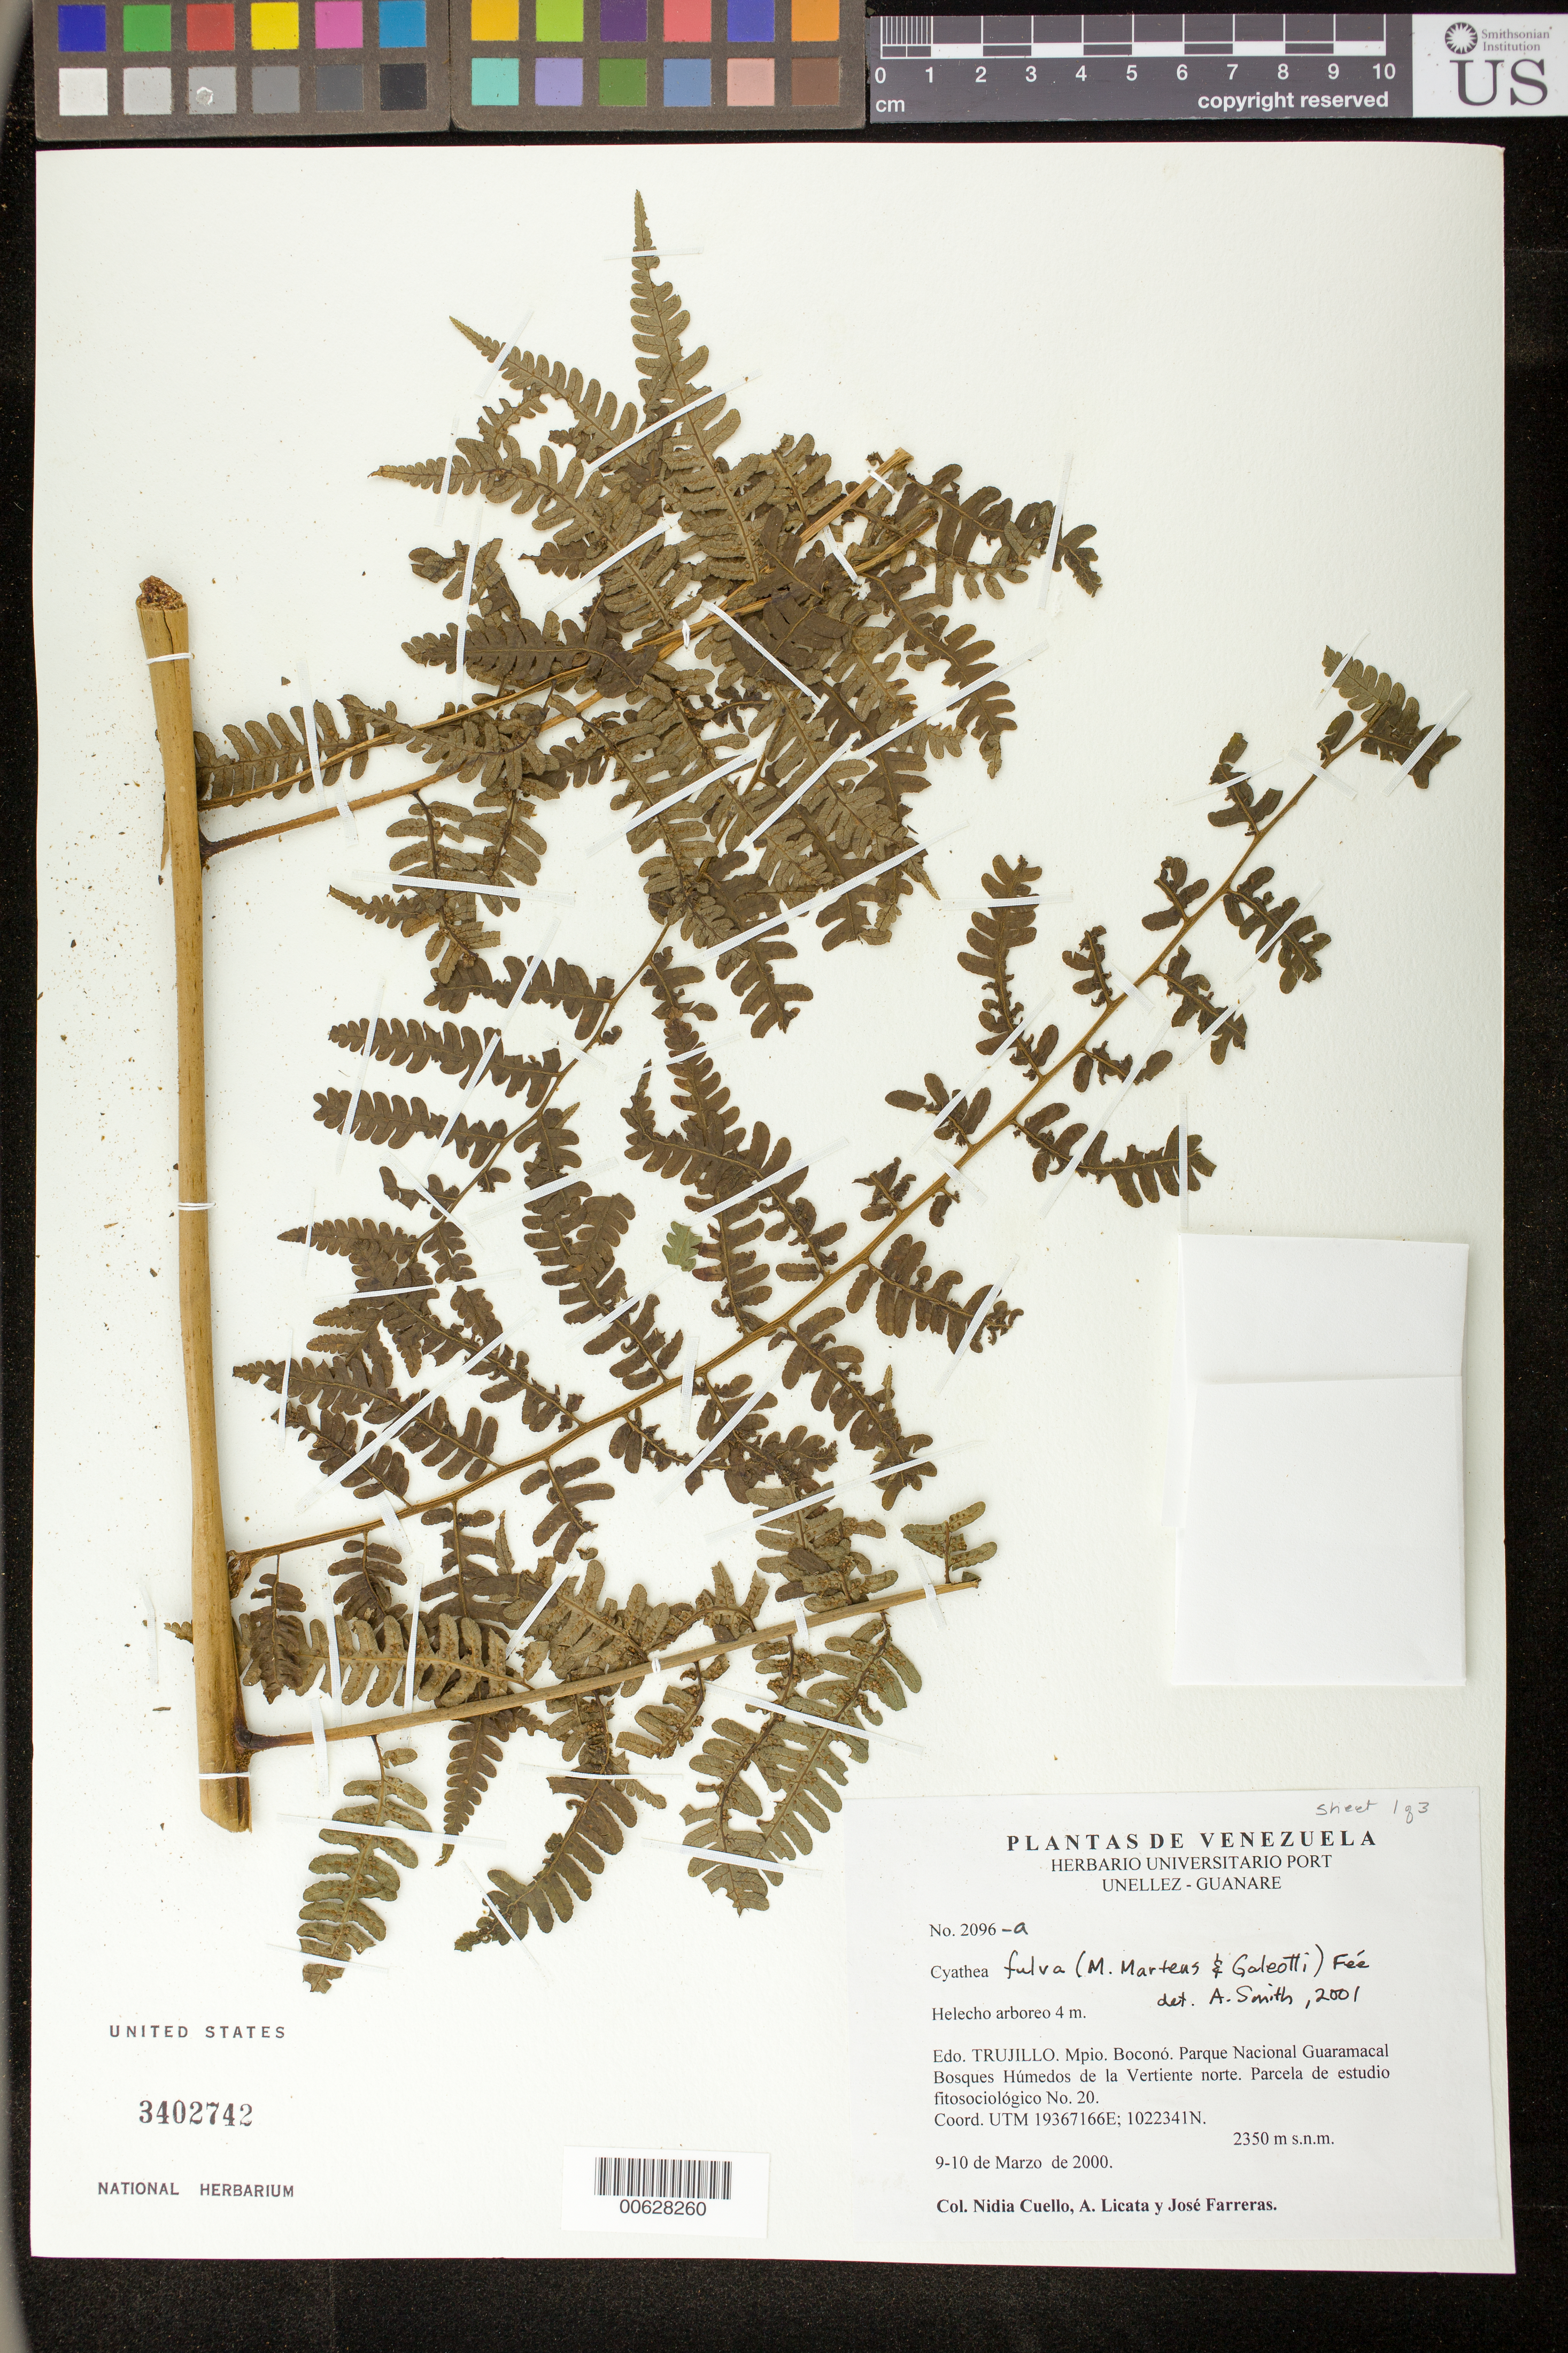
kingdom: Plantae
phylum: Tracheophyta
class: Polypodiopsida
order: Cyatheales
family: Cyatheaceae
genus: Cyathea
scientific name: Cyathea fulva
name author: (M. Martens & Galeotti) Fée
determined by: Smith, Alan R., (UC)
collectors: N. L. Cuello, A. Licata & J. Farreras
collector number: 2096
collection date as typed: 09 Mar 2000 to 10 Mar 2000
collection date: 2000-03-09/2000-03-10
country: Venezuela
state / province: Trujillo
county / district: Boconó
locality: Parque Nacional Guaramacal, vertiente N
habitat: Bosques húmedos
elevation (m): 2350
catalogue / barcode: US 3402742